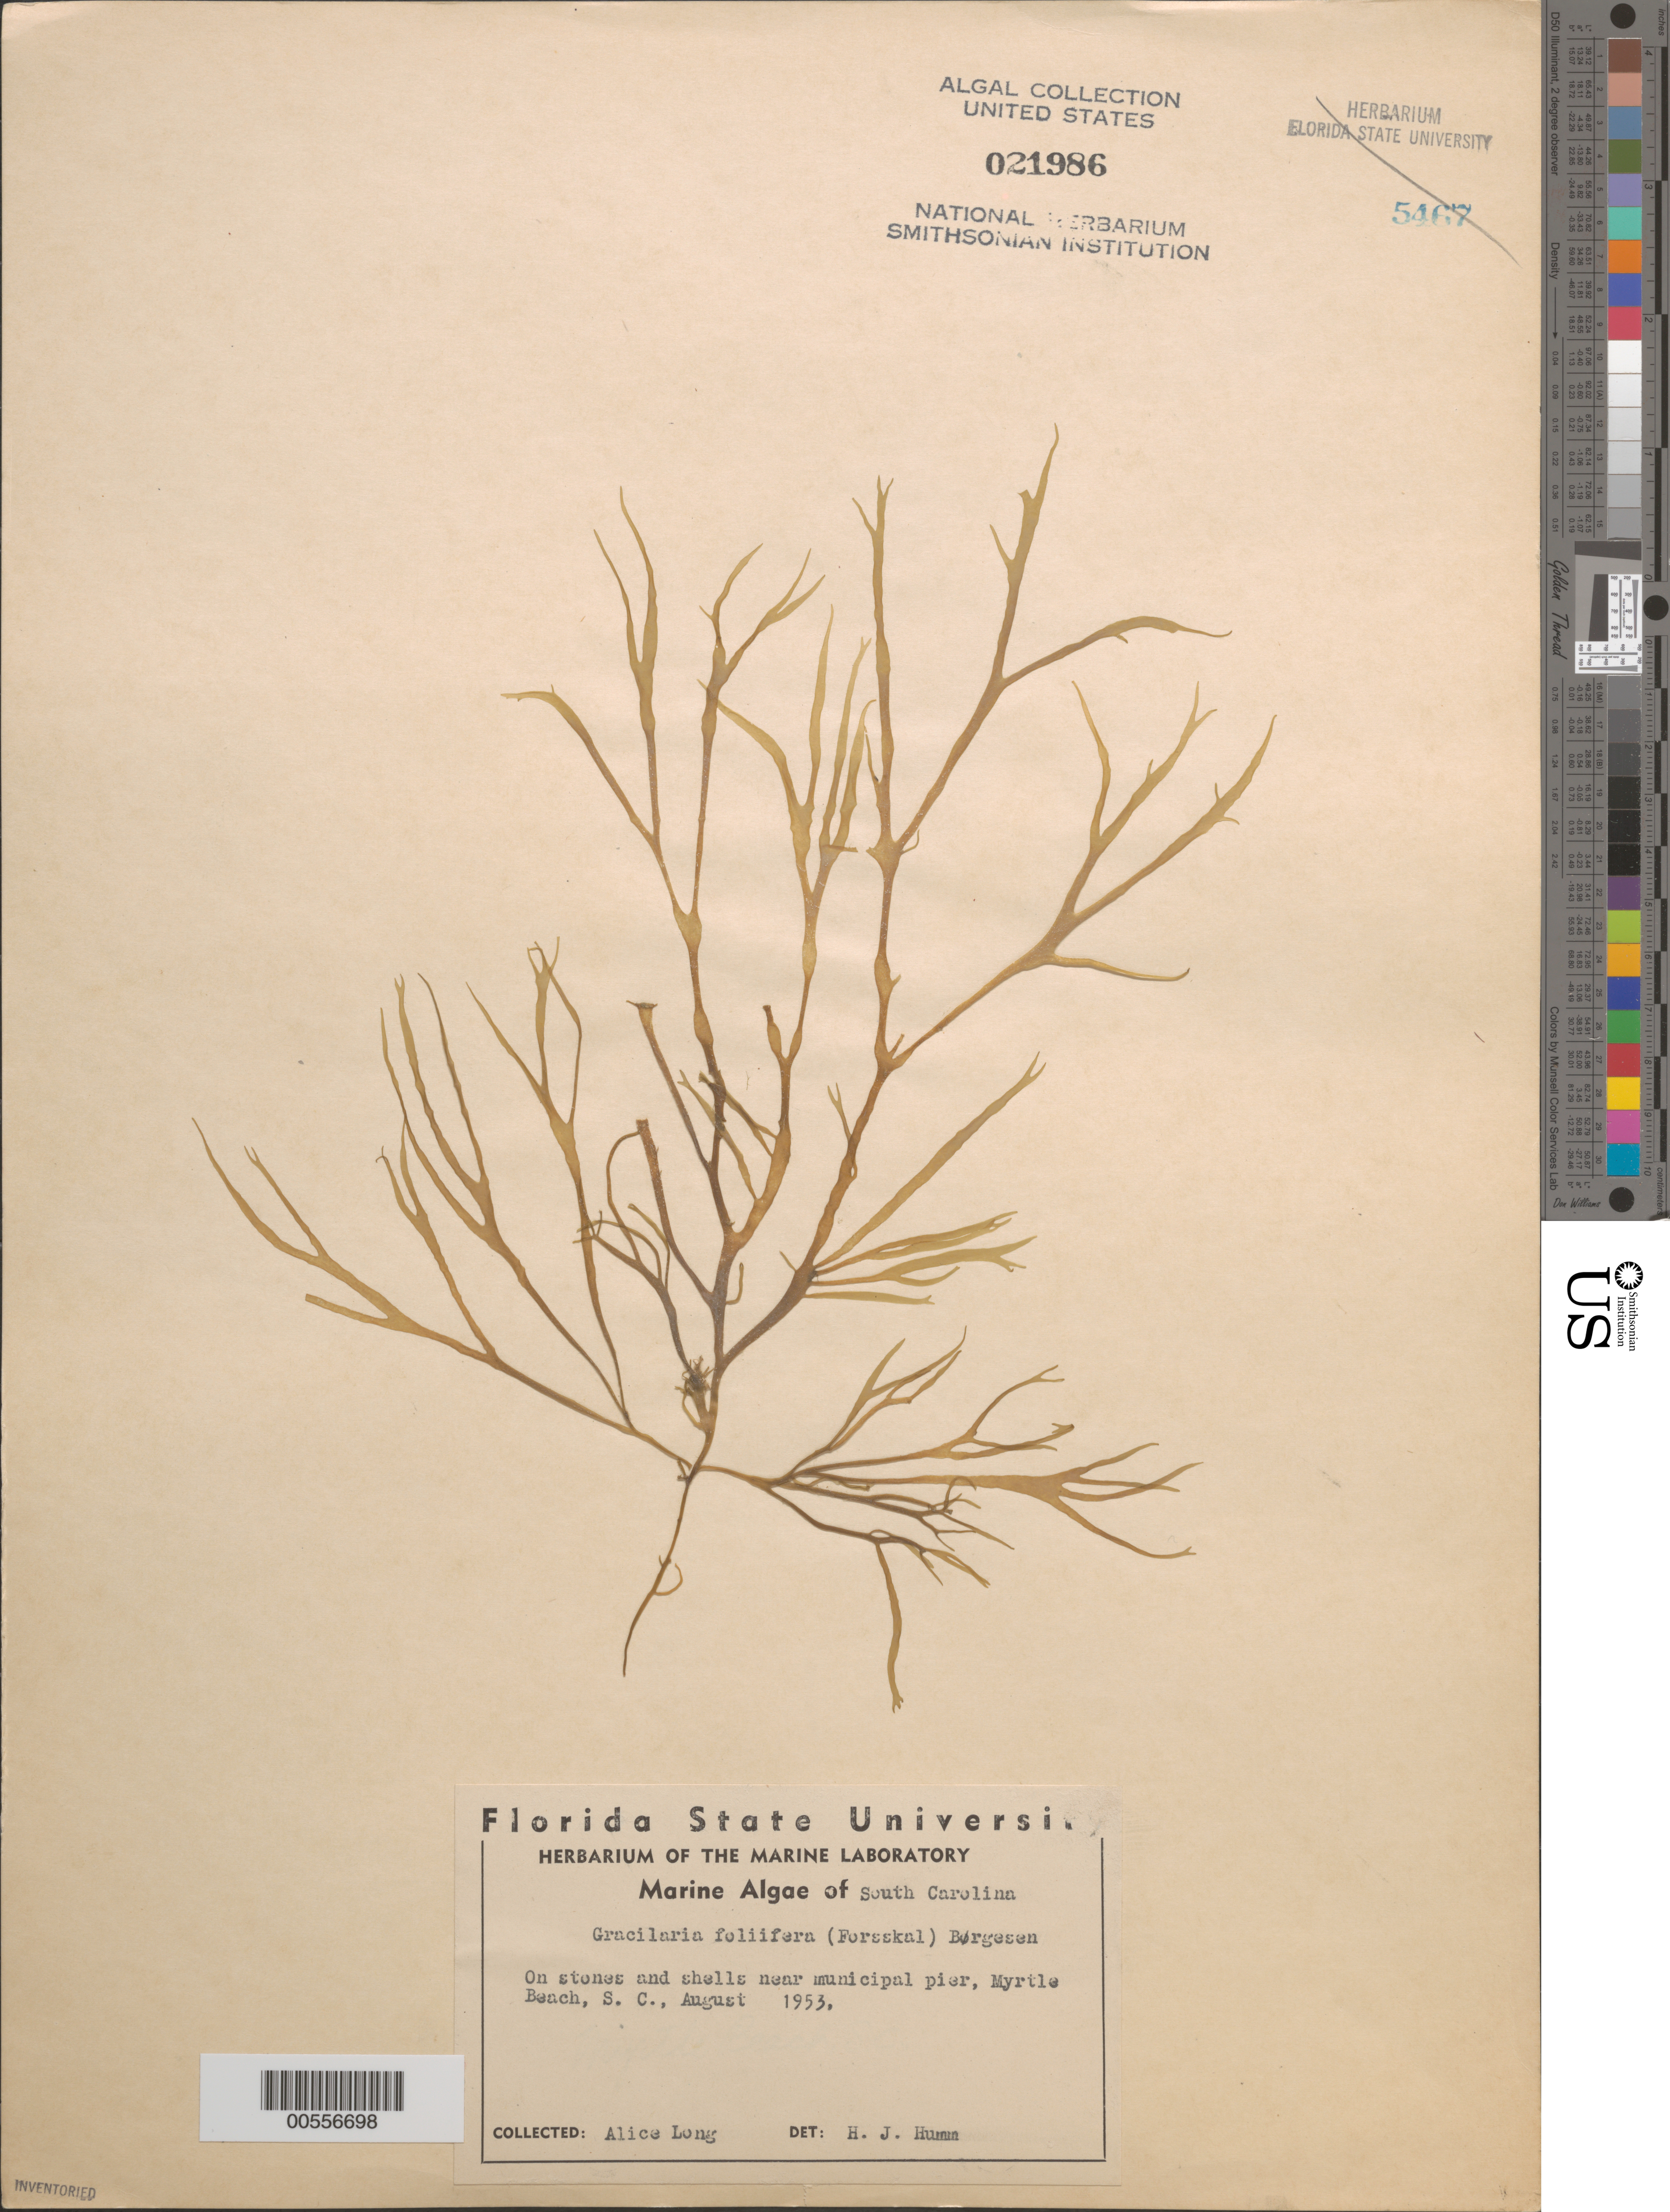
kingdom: Plantae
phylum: Rhodophyta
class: Florideophyceae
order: Gracilariales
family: Gracilariaceae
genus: Gracilaria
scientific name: Gracilaria foliifera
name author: (Forssk.) Børgesen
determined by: Humm, Harold J.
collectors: A. Long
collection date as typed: Aug 1953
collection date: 1953-08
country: United States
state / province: South Carolina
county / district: Horry County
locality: Myrtle Beach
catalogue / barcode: US 21986